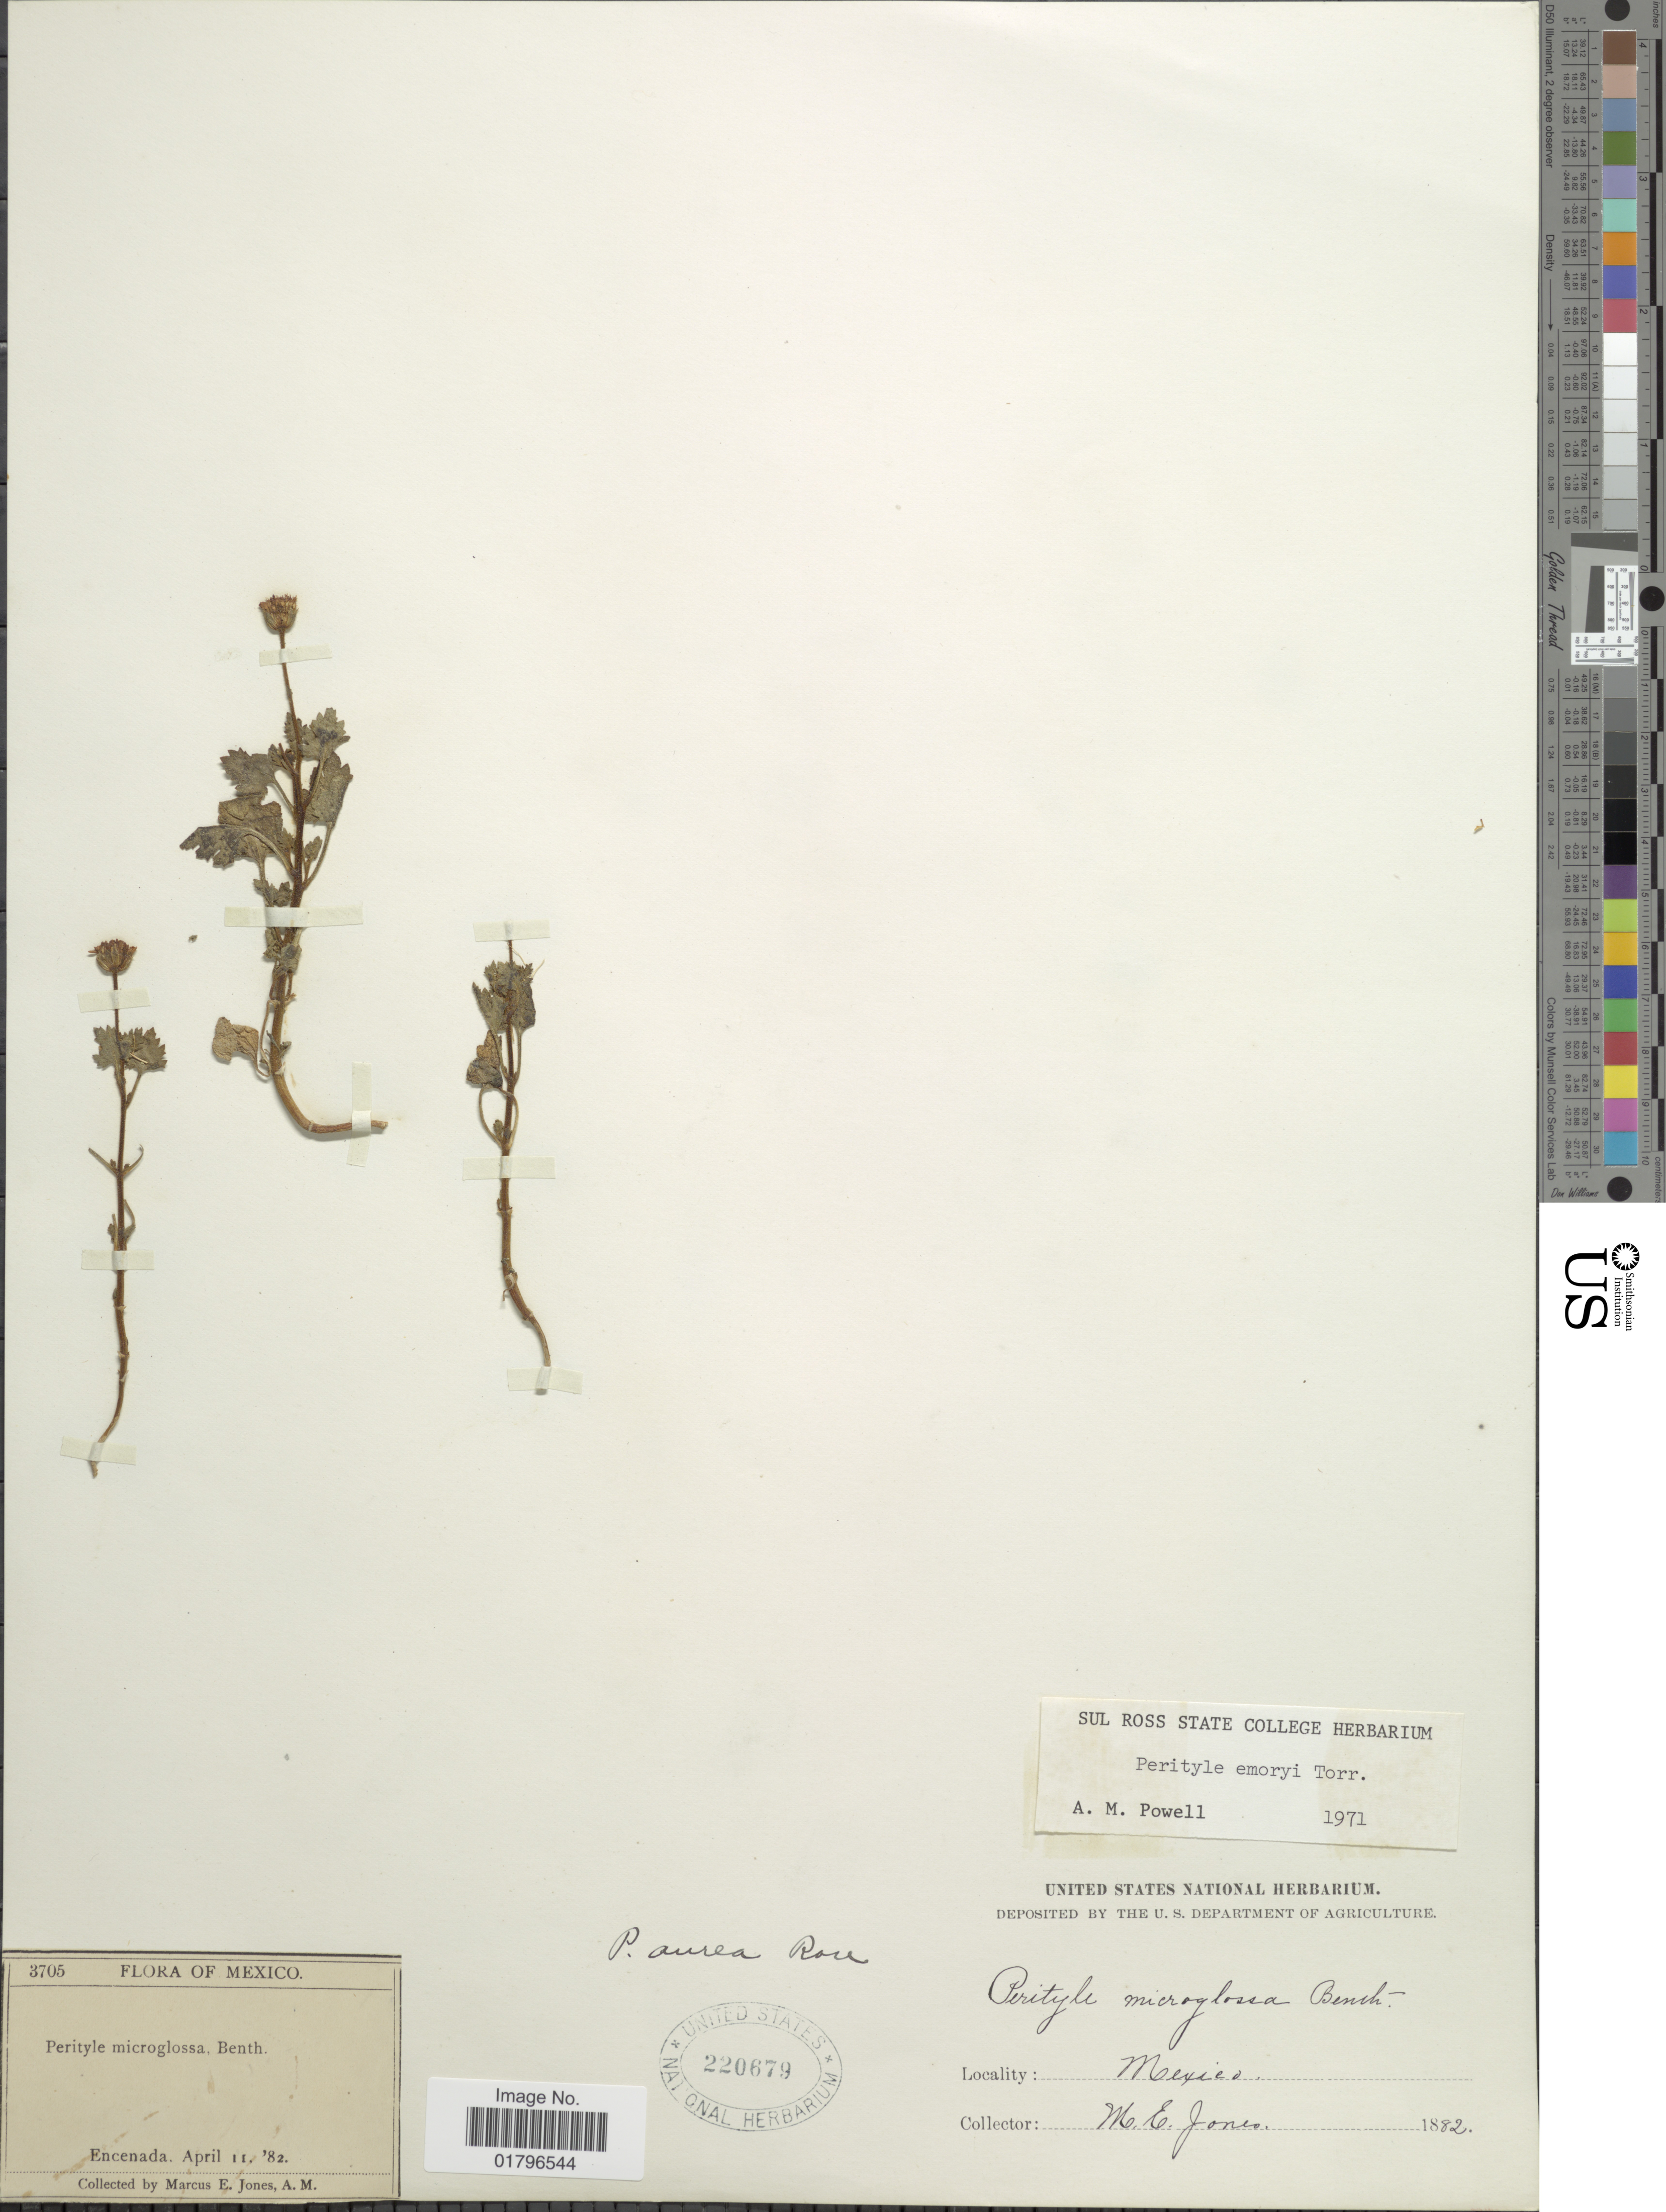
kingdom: Plantae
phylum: Tracheophyta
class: Magnoliopsida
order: Asterales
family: Asteraceae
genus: Perityle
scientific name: Perityle emoryi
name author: Torr.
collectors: M. E. Jones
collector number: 3705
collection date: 1882-04-11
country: Mexico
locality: Encenada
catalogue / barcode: US 220679